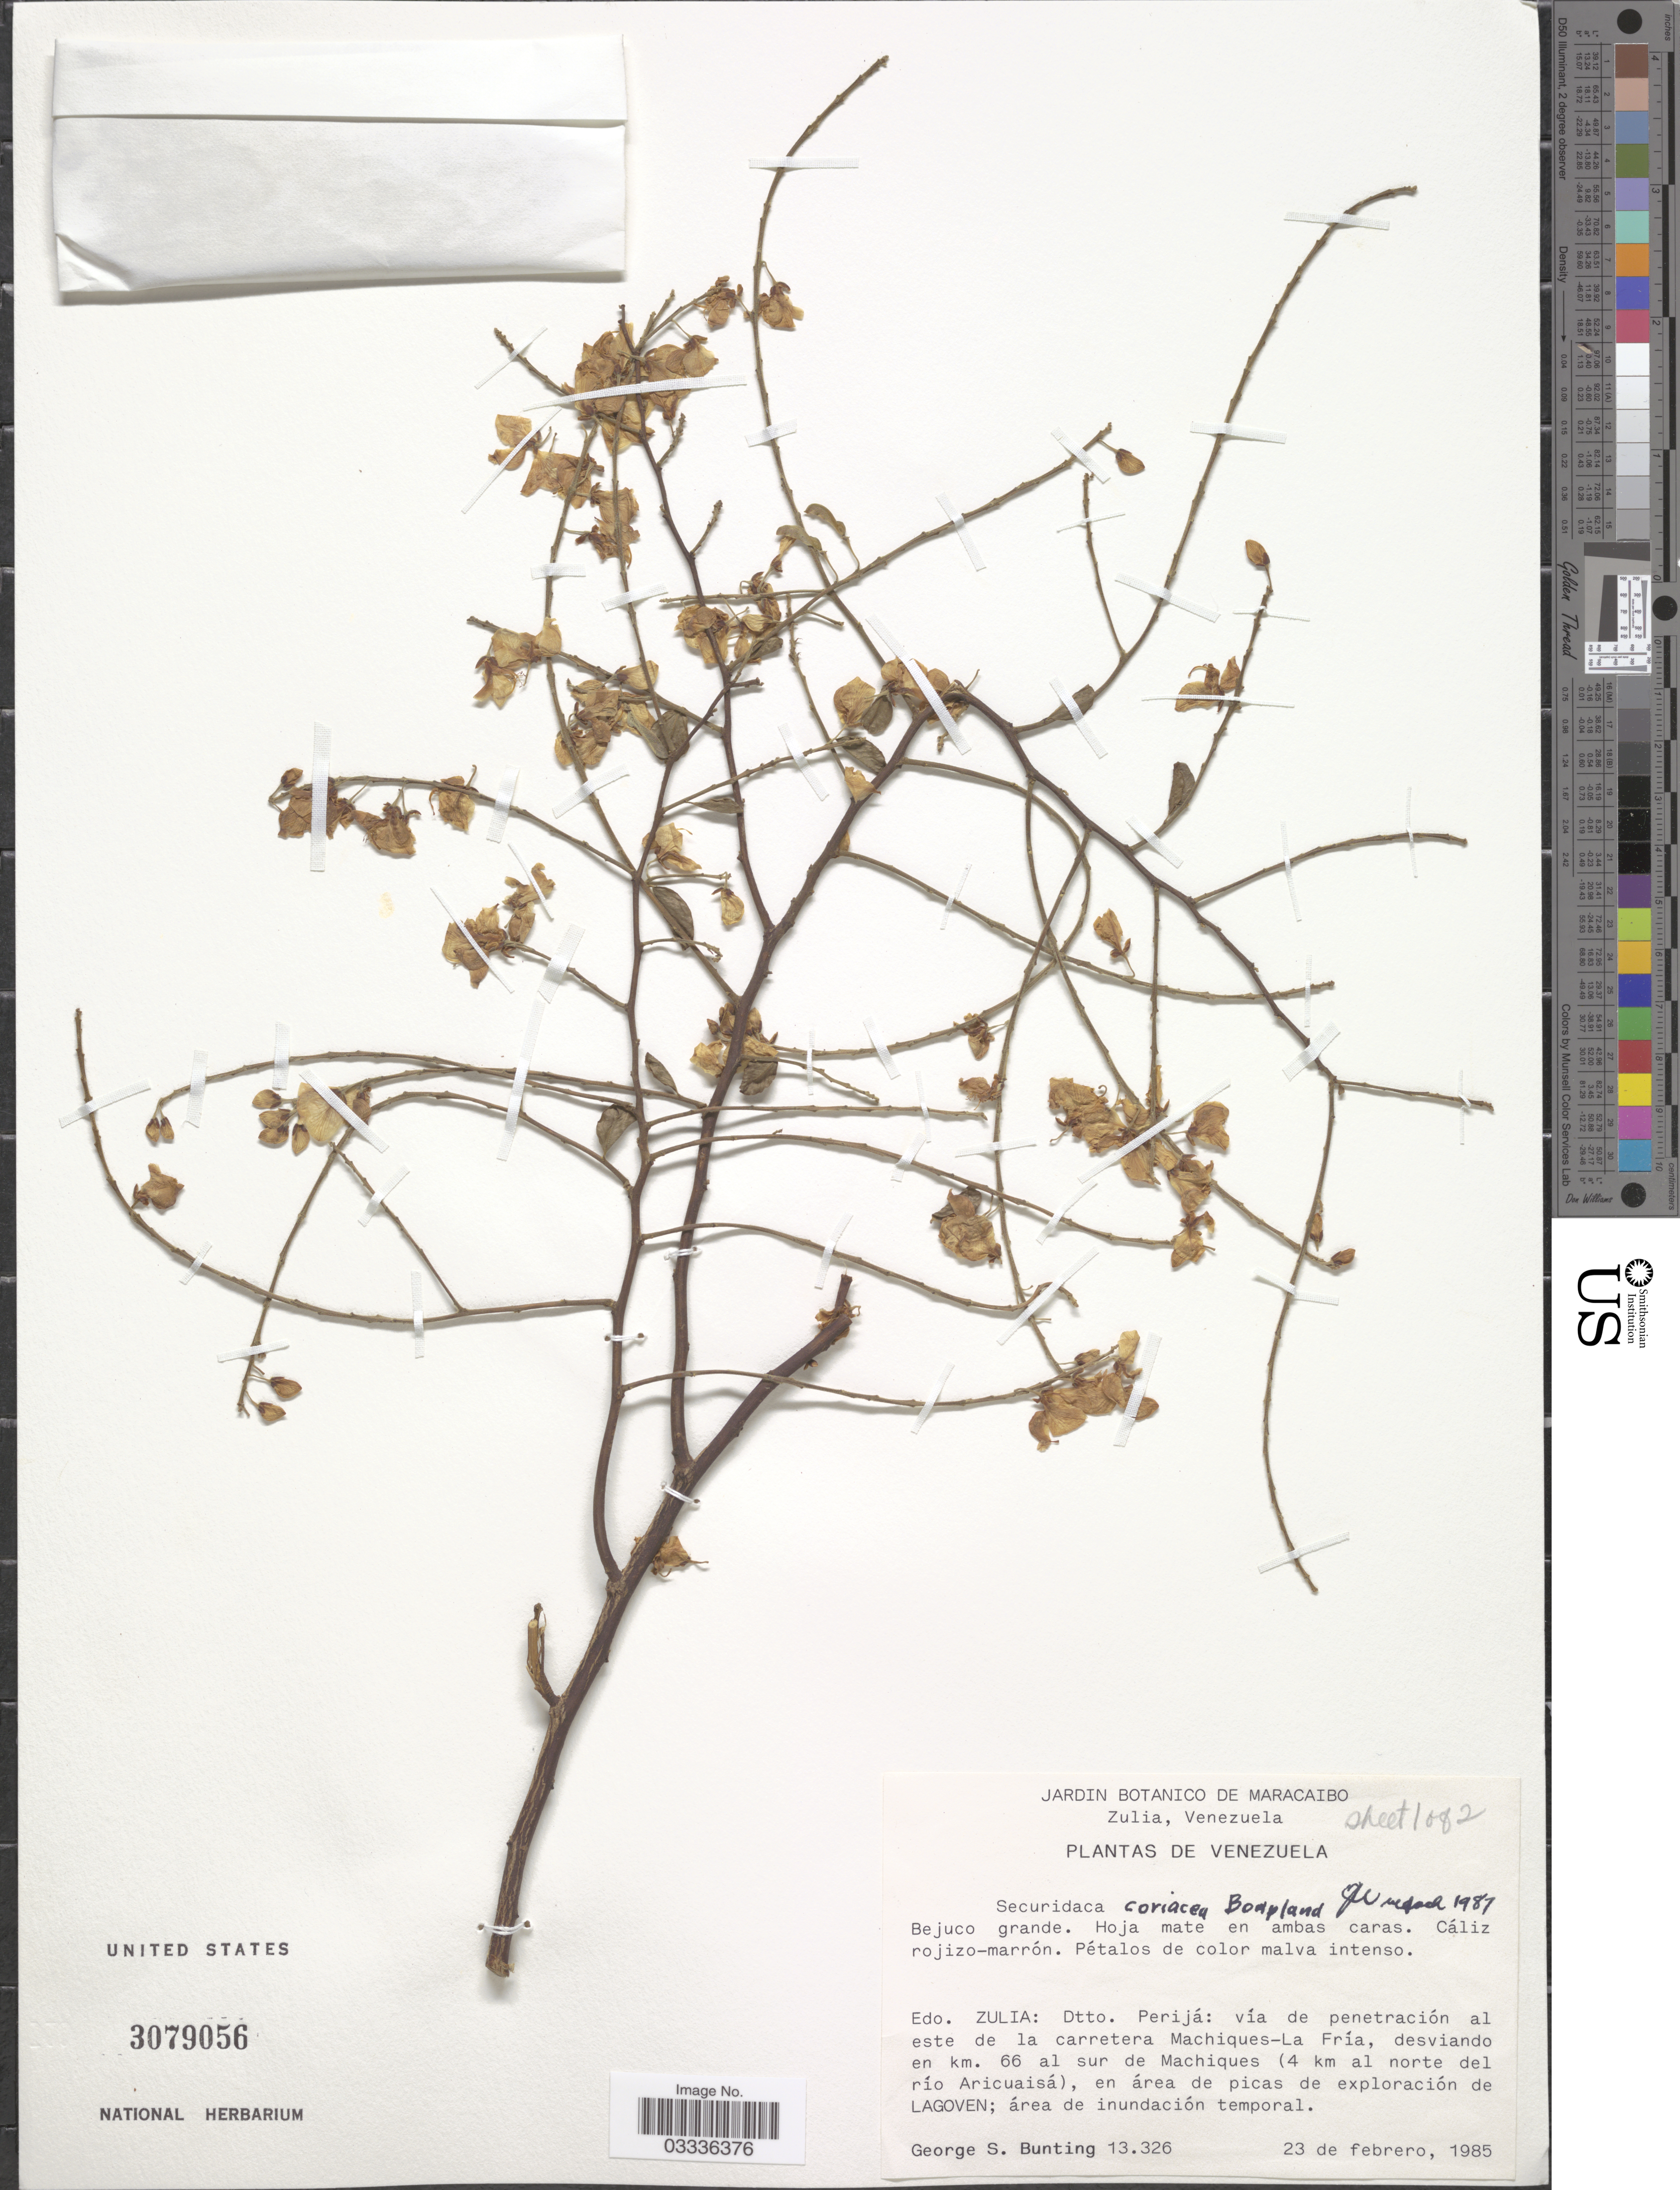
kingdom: Plantae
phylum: Tracheophyta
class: Magnoliopsida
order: Fabales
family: Polygalaceae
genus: Securidaca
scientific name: Securidaca coriacea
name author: Bonpl. ex Steud.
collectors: G. S. Bunting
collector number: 13326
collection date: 1985-02-23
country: Venezuela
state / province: Zulia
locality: Dtto. Perijá: vía de penetración al este de la carretera Machiques-La Fría, desviando en km. 66 al sur de Machiques (4 km al norte del río Aricuaisá), en área de picas de exploración de Lagoven; área de inundación temporal.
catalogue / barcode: US 3079056